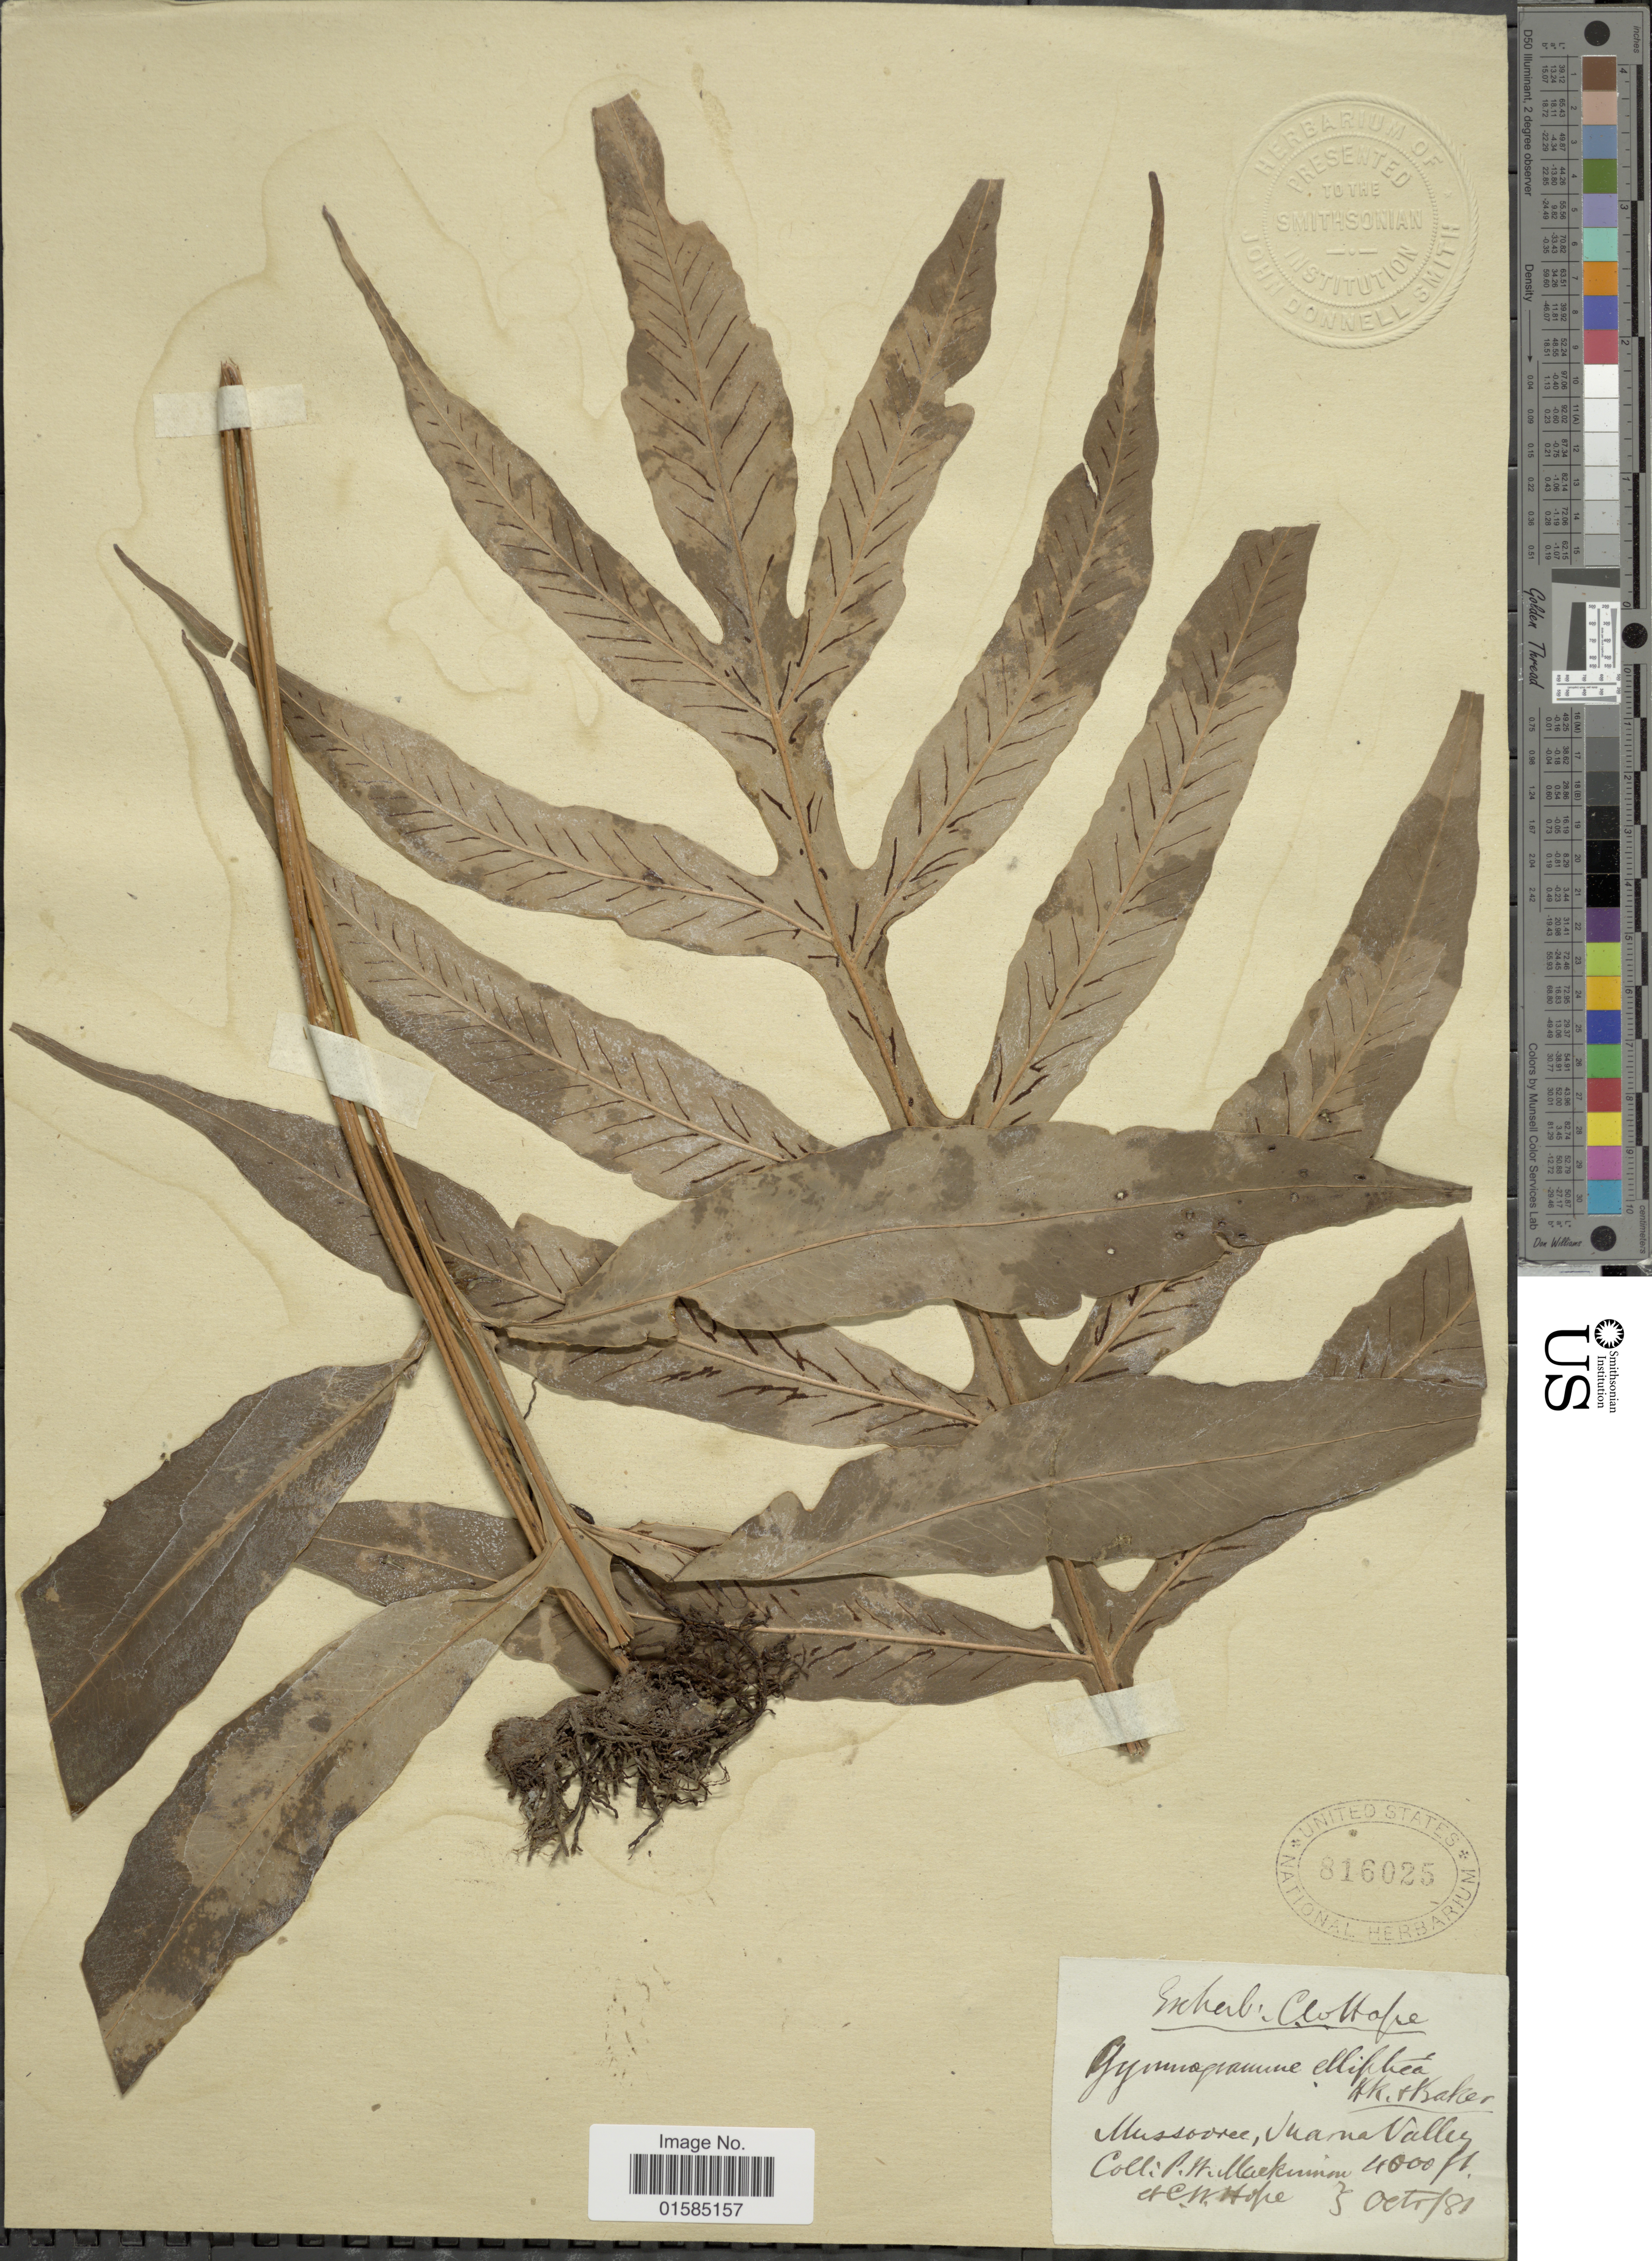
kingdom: Plantae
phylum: Tracheophyta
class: Polypodiopsida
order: Polypodiales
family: Polypodiaceae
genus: Leptochilus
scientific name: Leptochilus ellipticus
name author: (Thunb.) Noot.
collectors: P. Mackinnon & C. W. Hope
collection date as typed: Transcribed d/m/y: 5/10/81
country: India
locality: Mussooree, Skarna Valley.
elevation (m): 1219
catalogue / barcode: US 816025